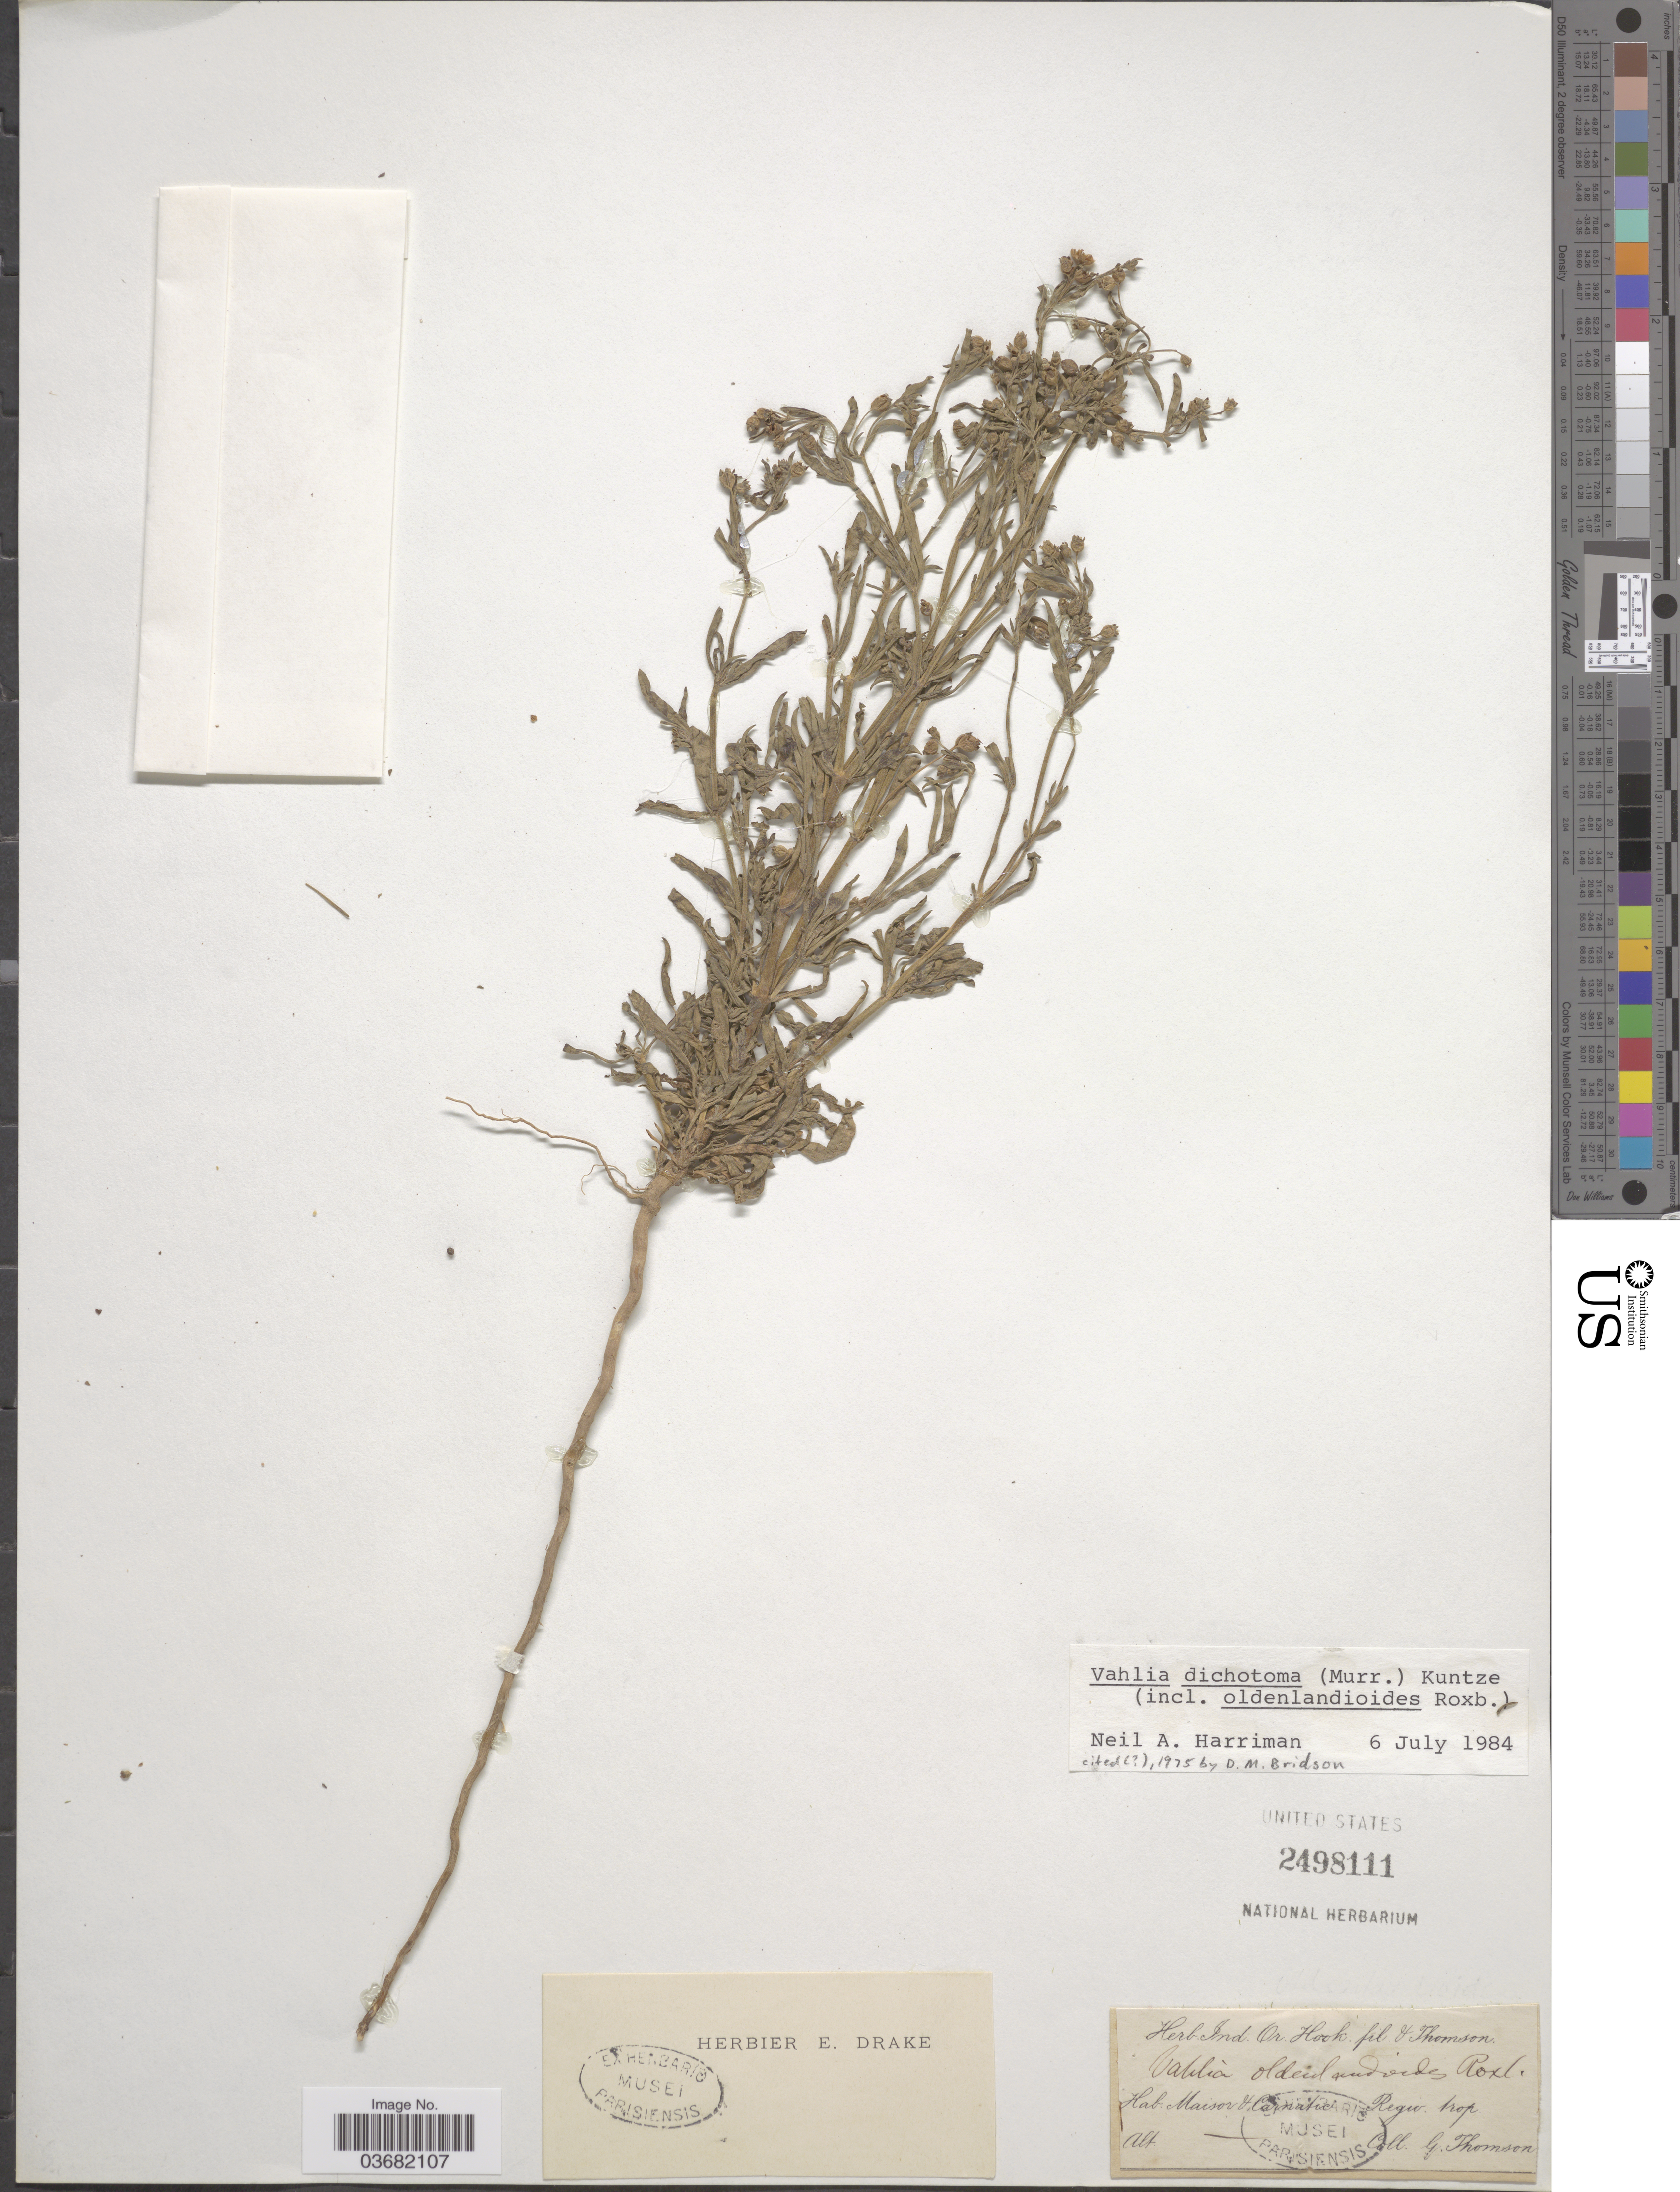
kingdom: Plantae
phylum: Tracheophyta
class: Magnoliopsida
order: Vahliales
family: Vahliaceae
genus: Vahlia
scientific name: Vahlia dichotoma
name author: (Murray) Kuntze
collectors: G. Thomson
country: India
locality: Maisor & Carnatic. Regio. trop.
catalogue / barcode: US 2498111